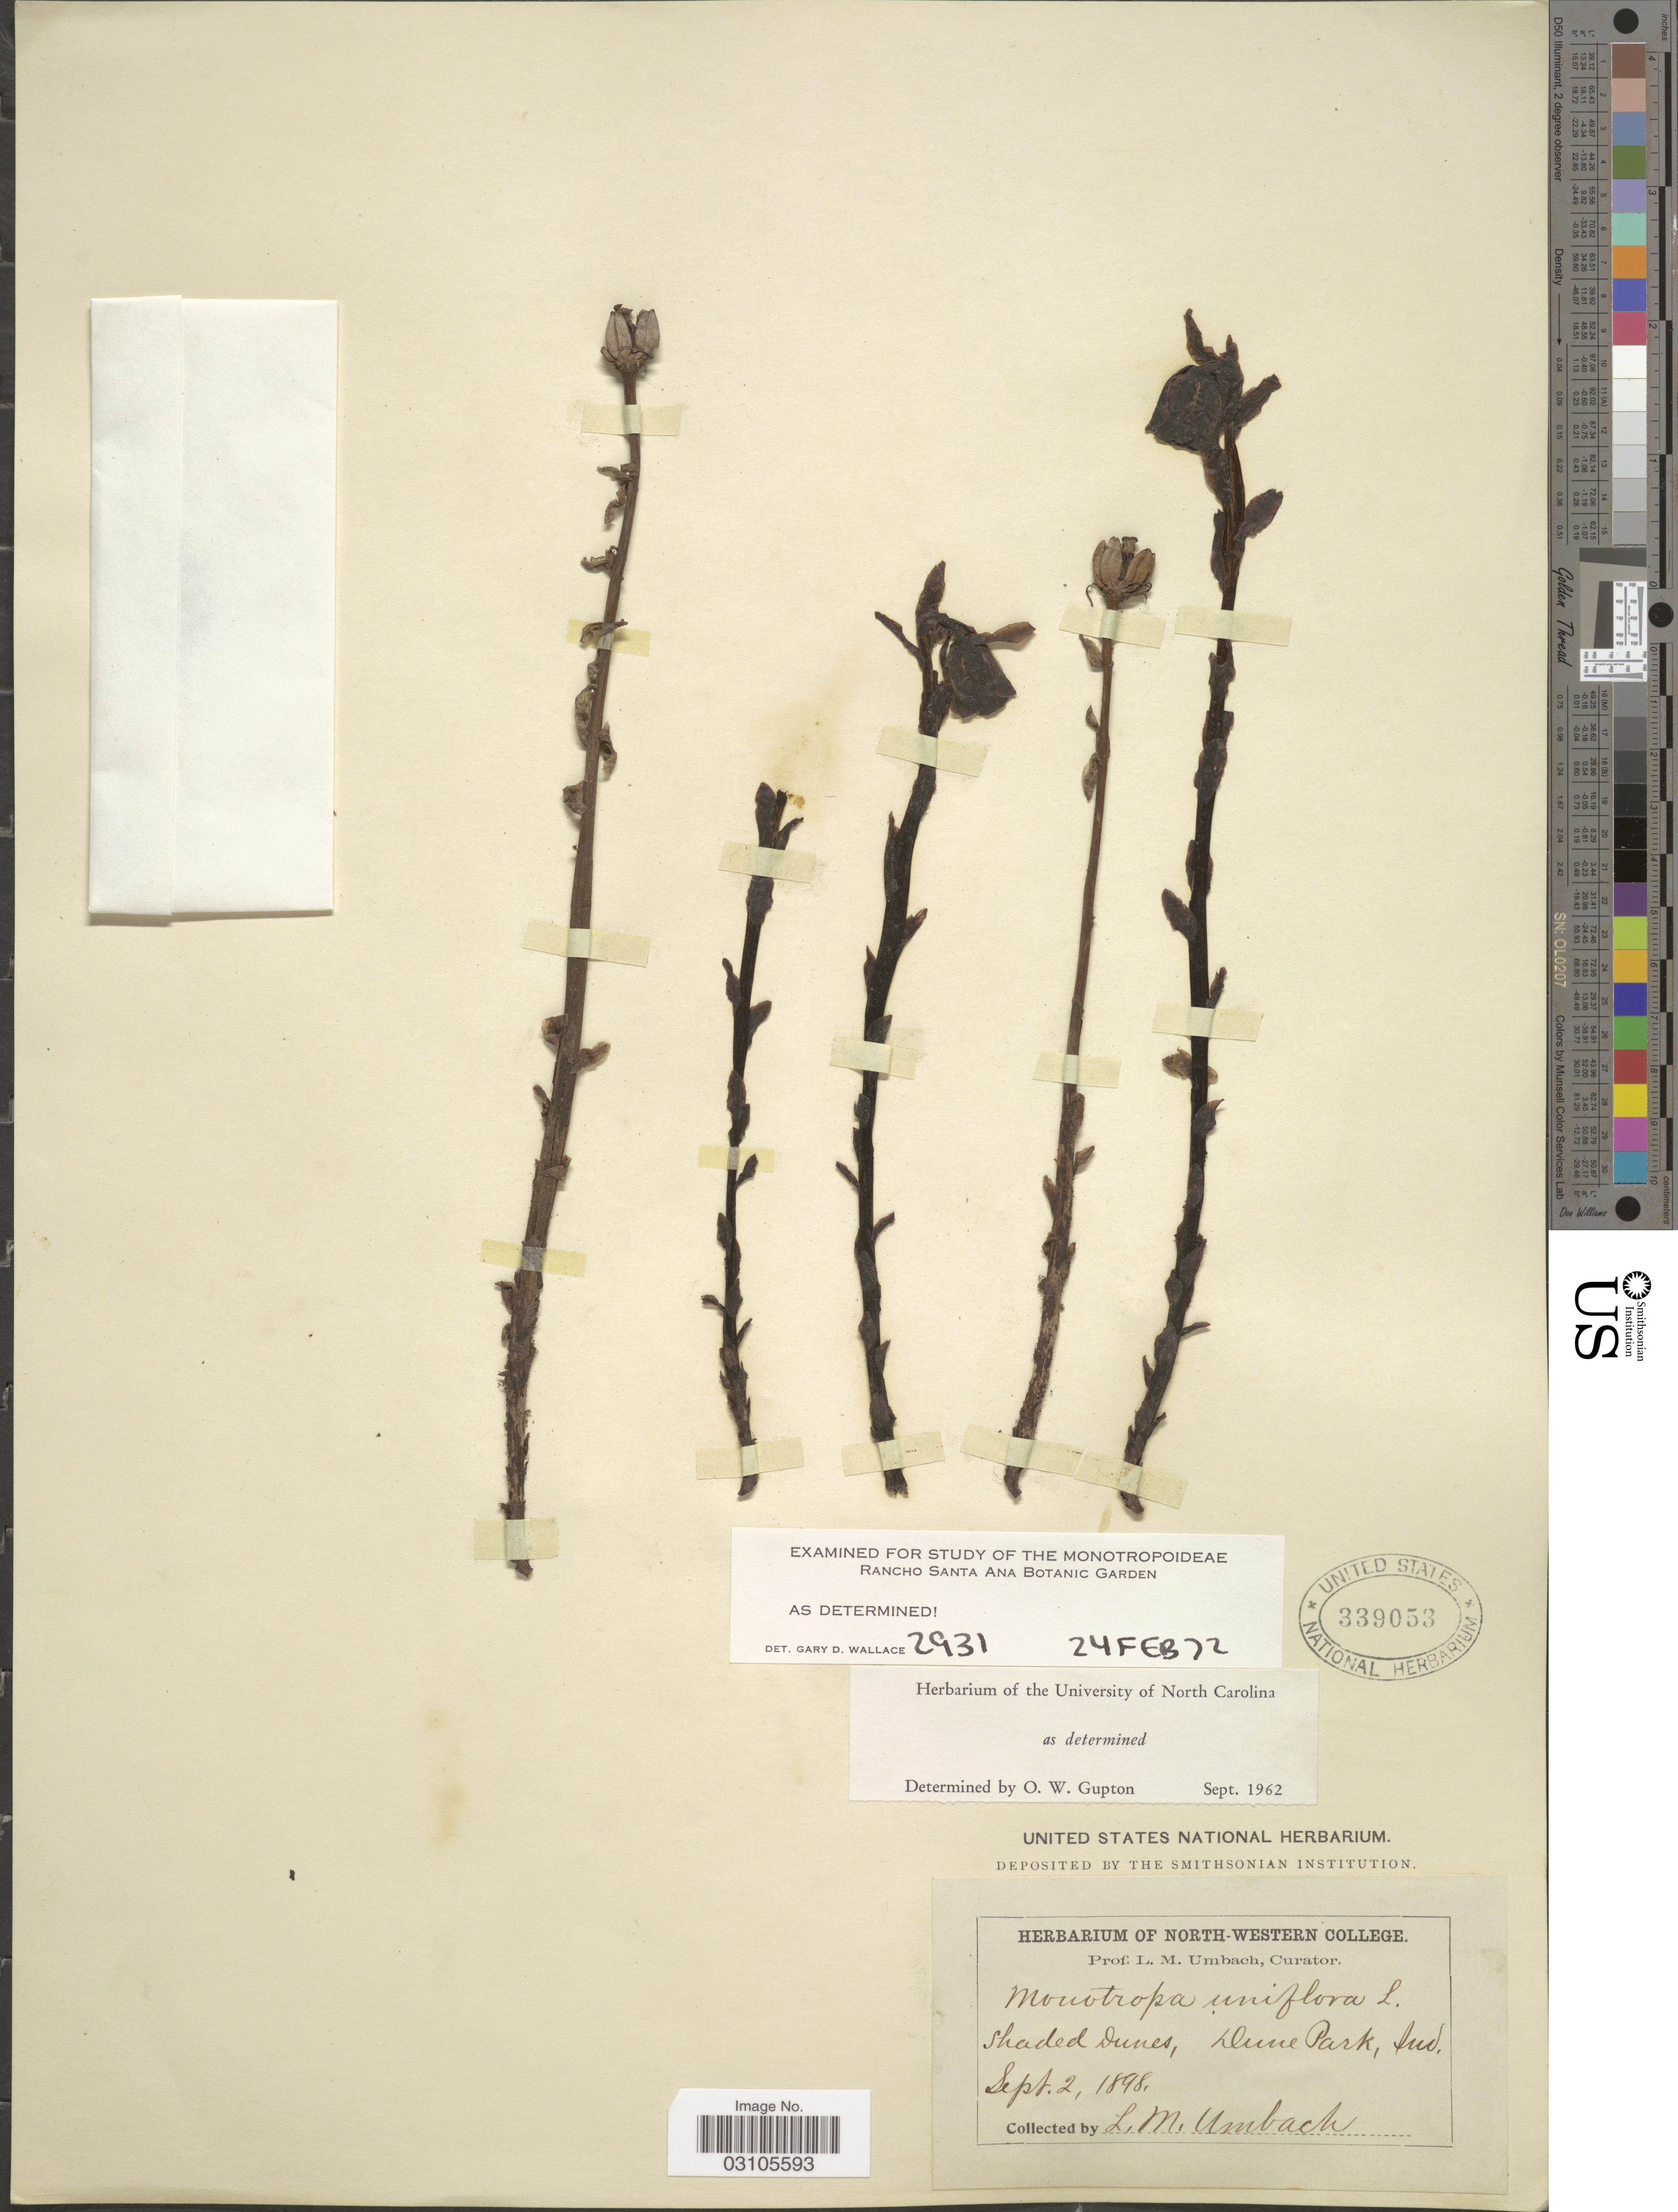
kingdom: Plantae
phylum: Tracheophyta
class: Magnoliopsida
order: Ericales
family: Ericaceae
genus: Monotropa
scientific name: Monotropa uniflora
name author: L.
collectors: L. M. Umbach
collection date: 1898-09-02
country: United States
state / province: Indiana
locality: Shaded dunes, Dune Park.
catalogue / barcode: US 339053